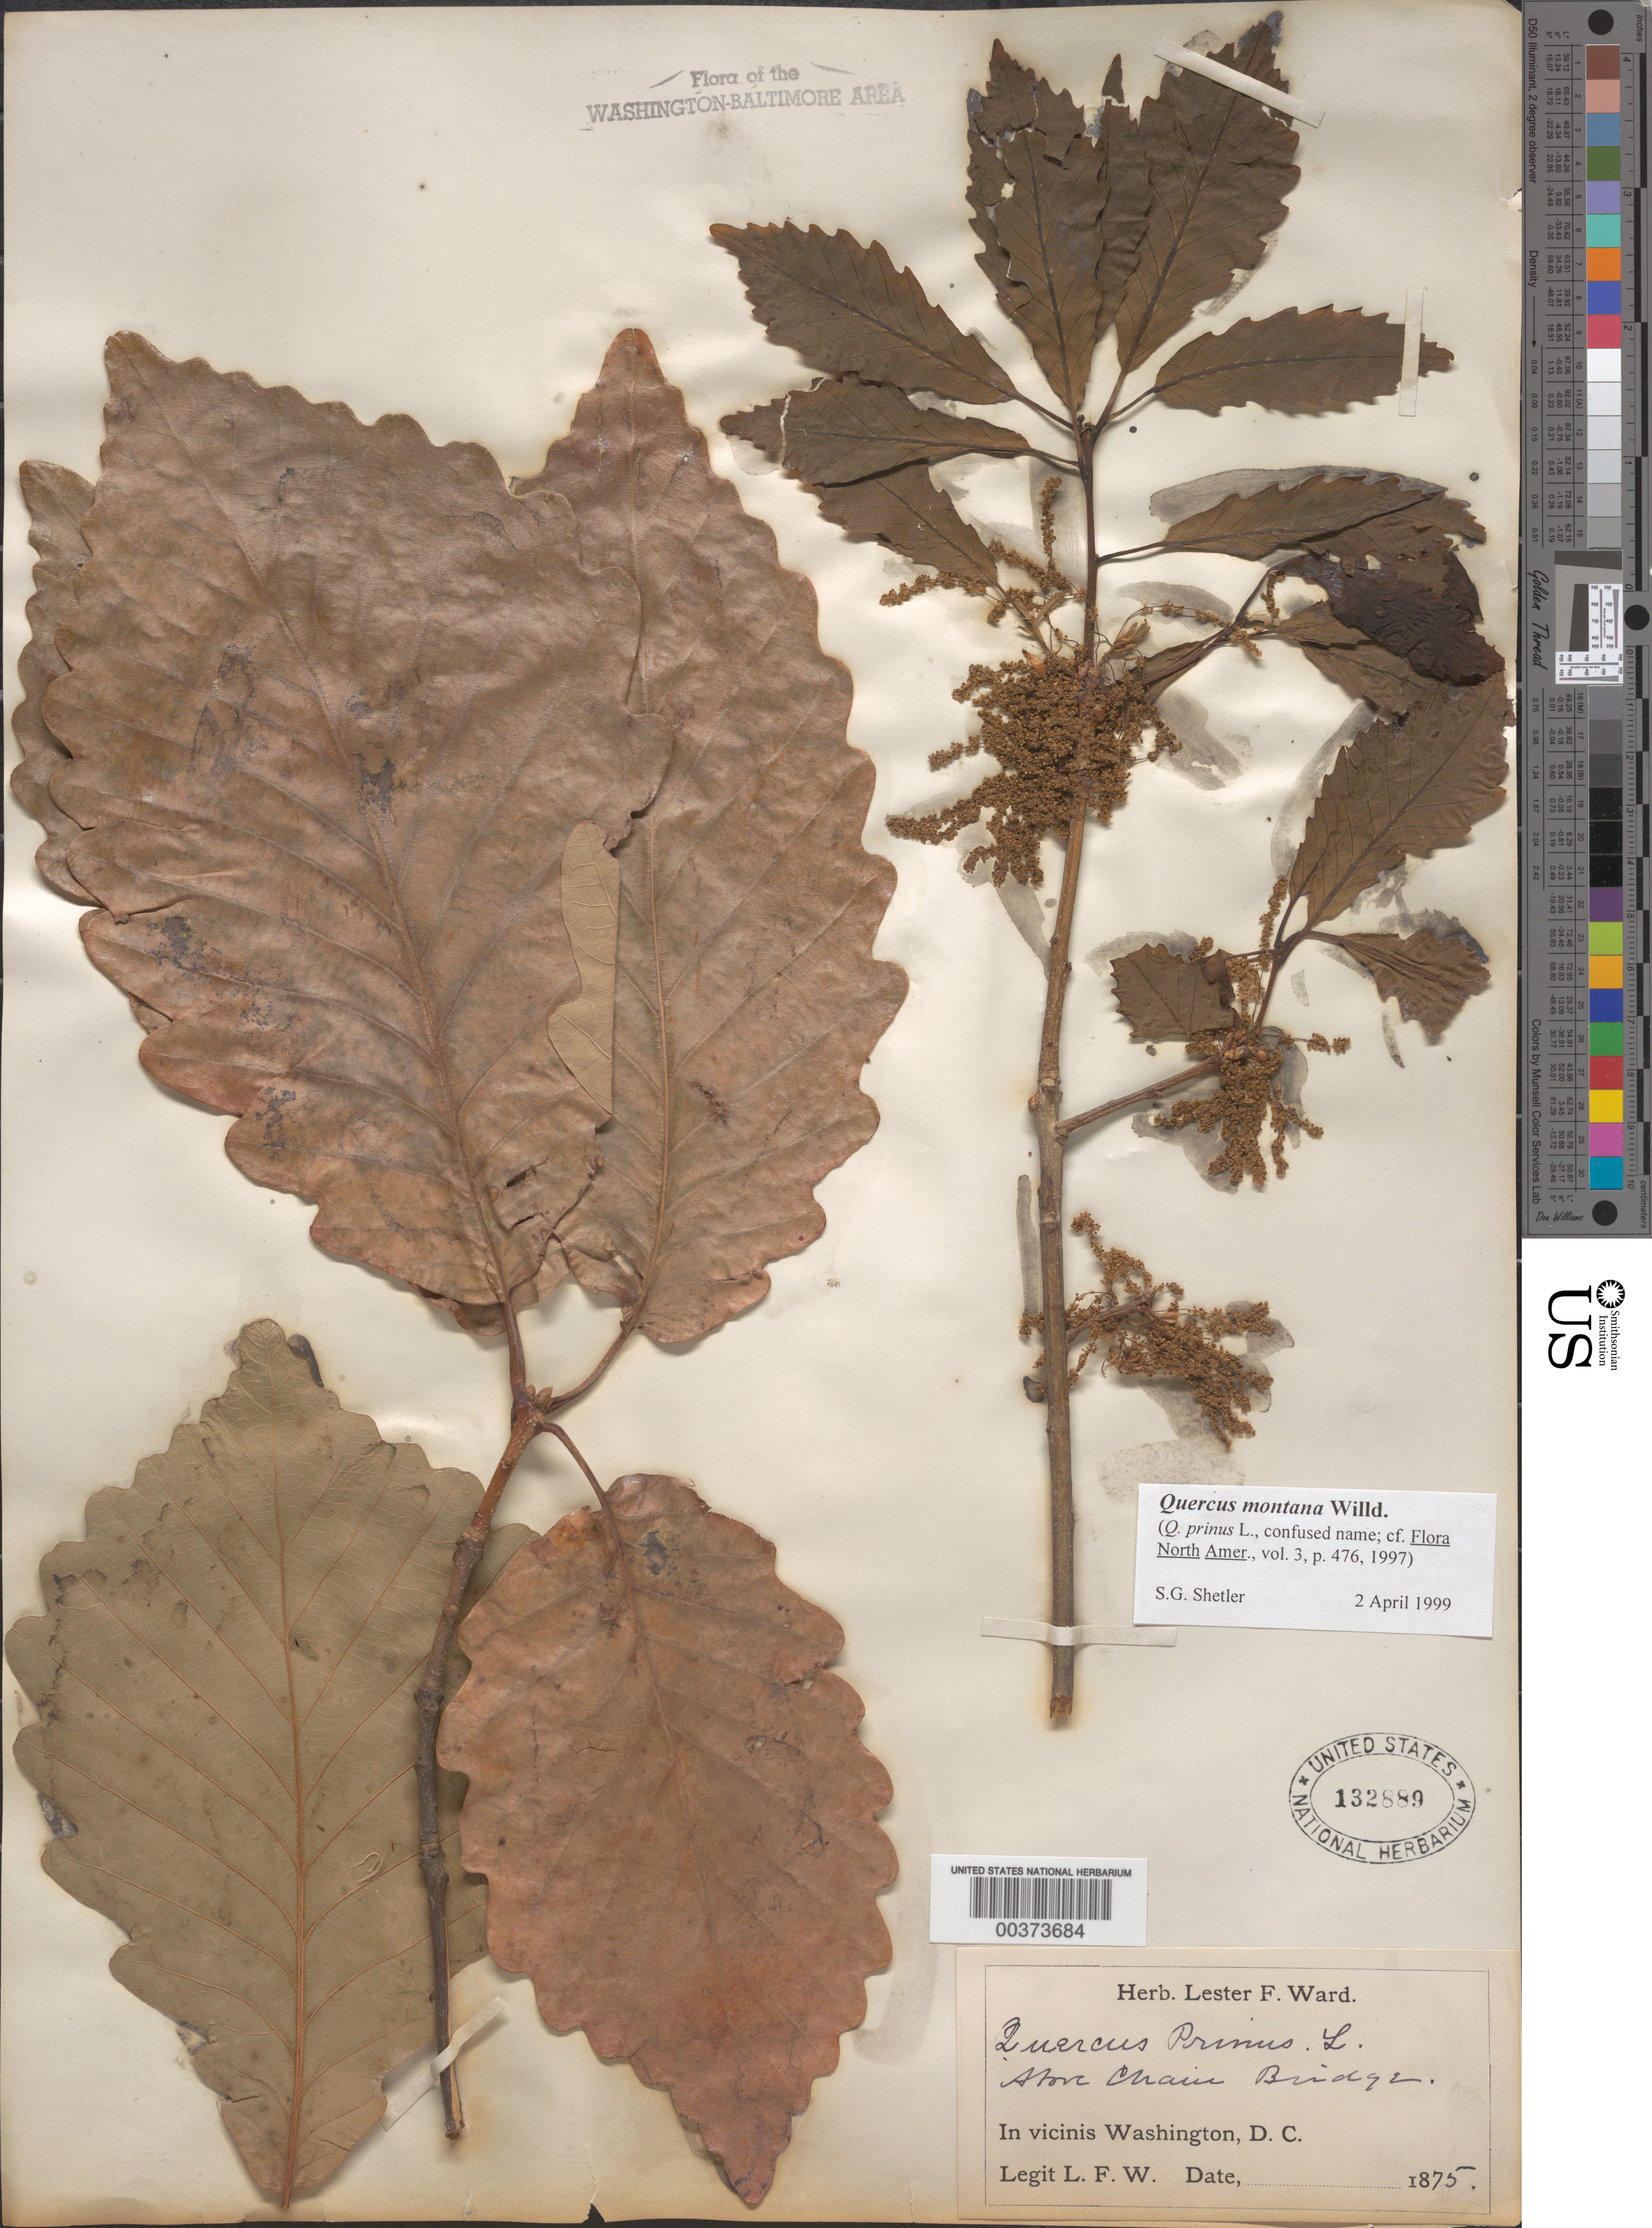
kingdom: Plantae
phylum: Tracheophyta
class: Magnoliopsida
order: Fagales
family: Fagaceae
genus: Quercus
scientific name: Quercus montana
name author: Willd.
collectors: L. F. Ward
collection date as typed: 1875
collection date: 1875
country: United States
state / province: District of Columbia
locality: Above Chain Bridge C. and O. Canal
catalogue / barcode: US 132889